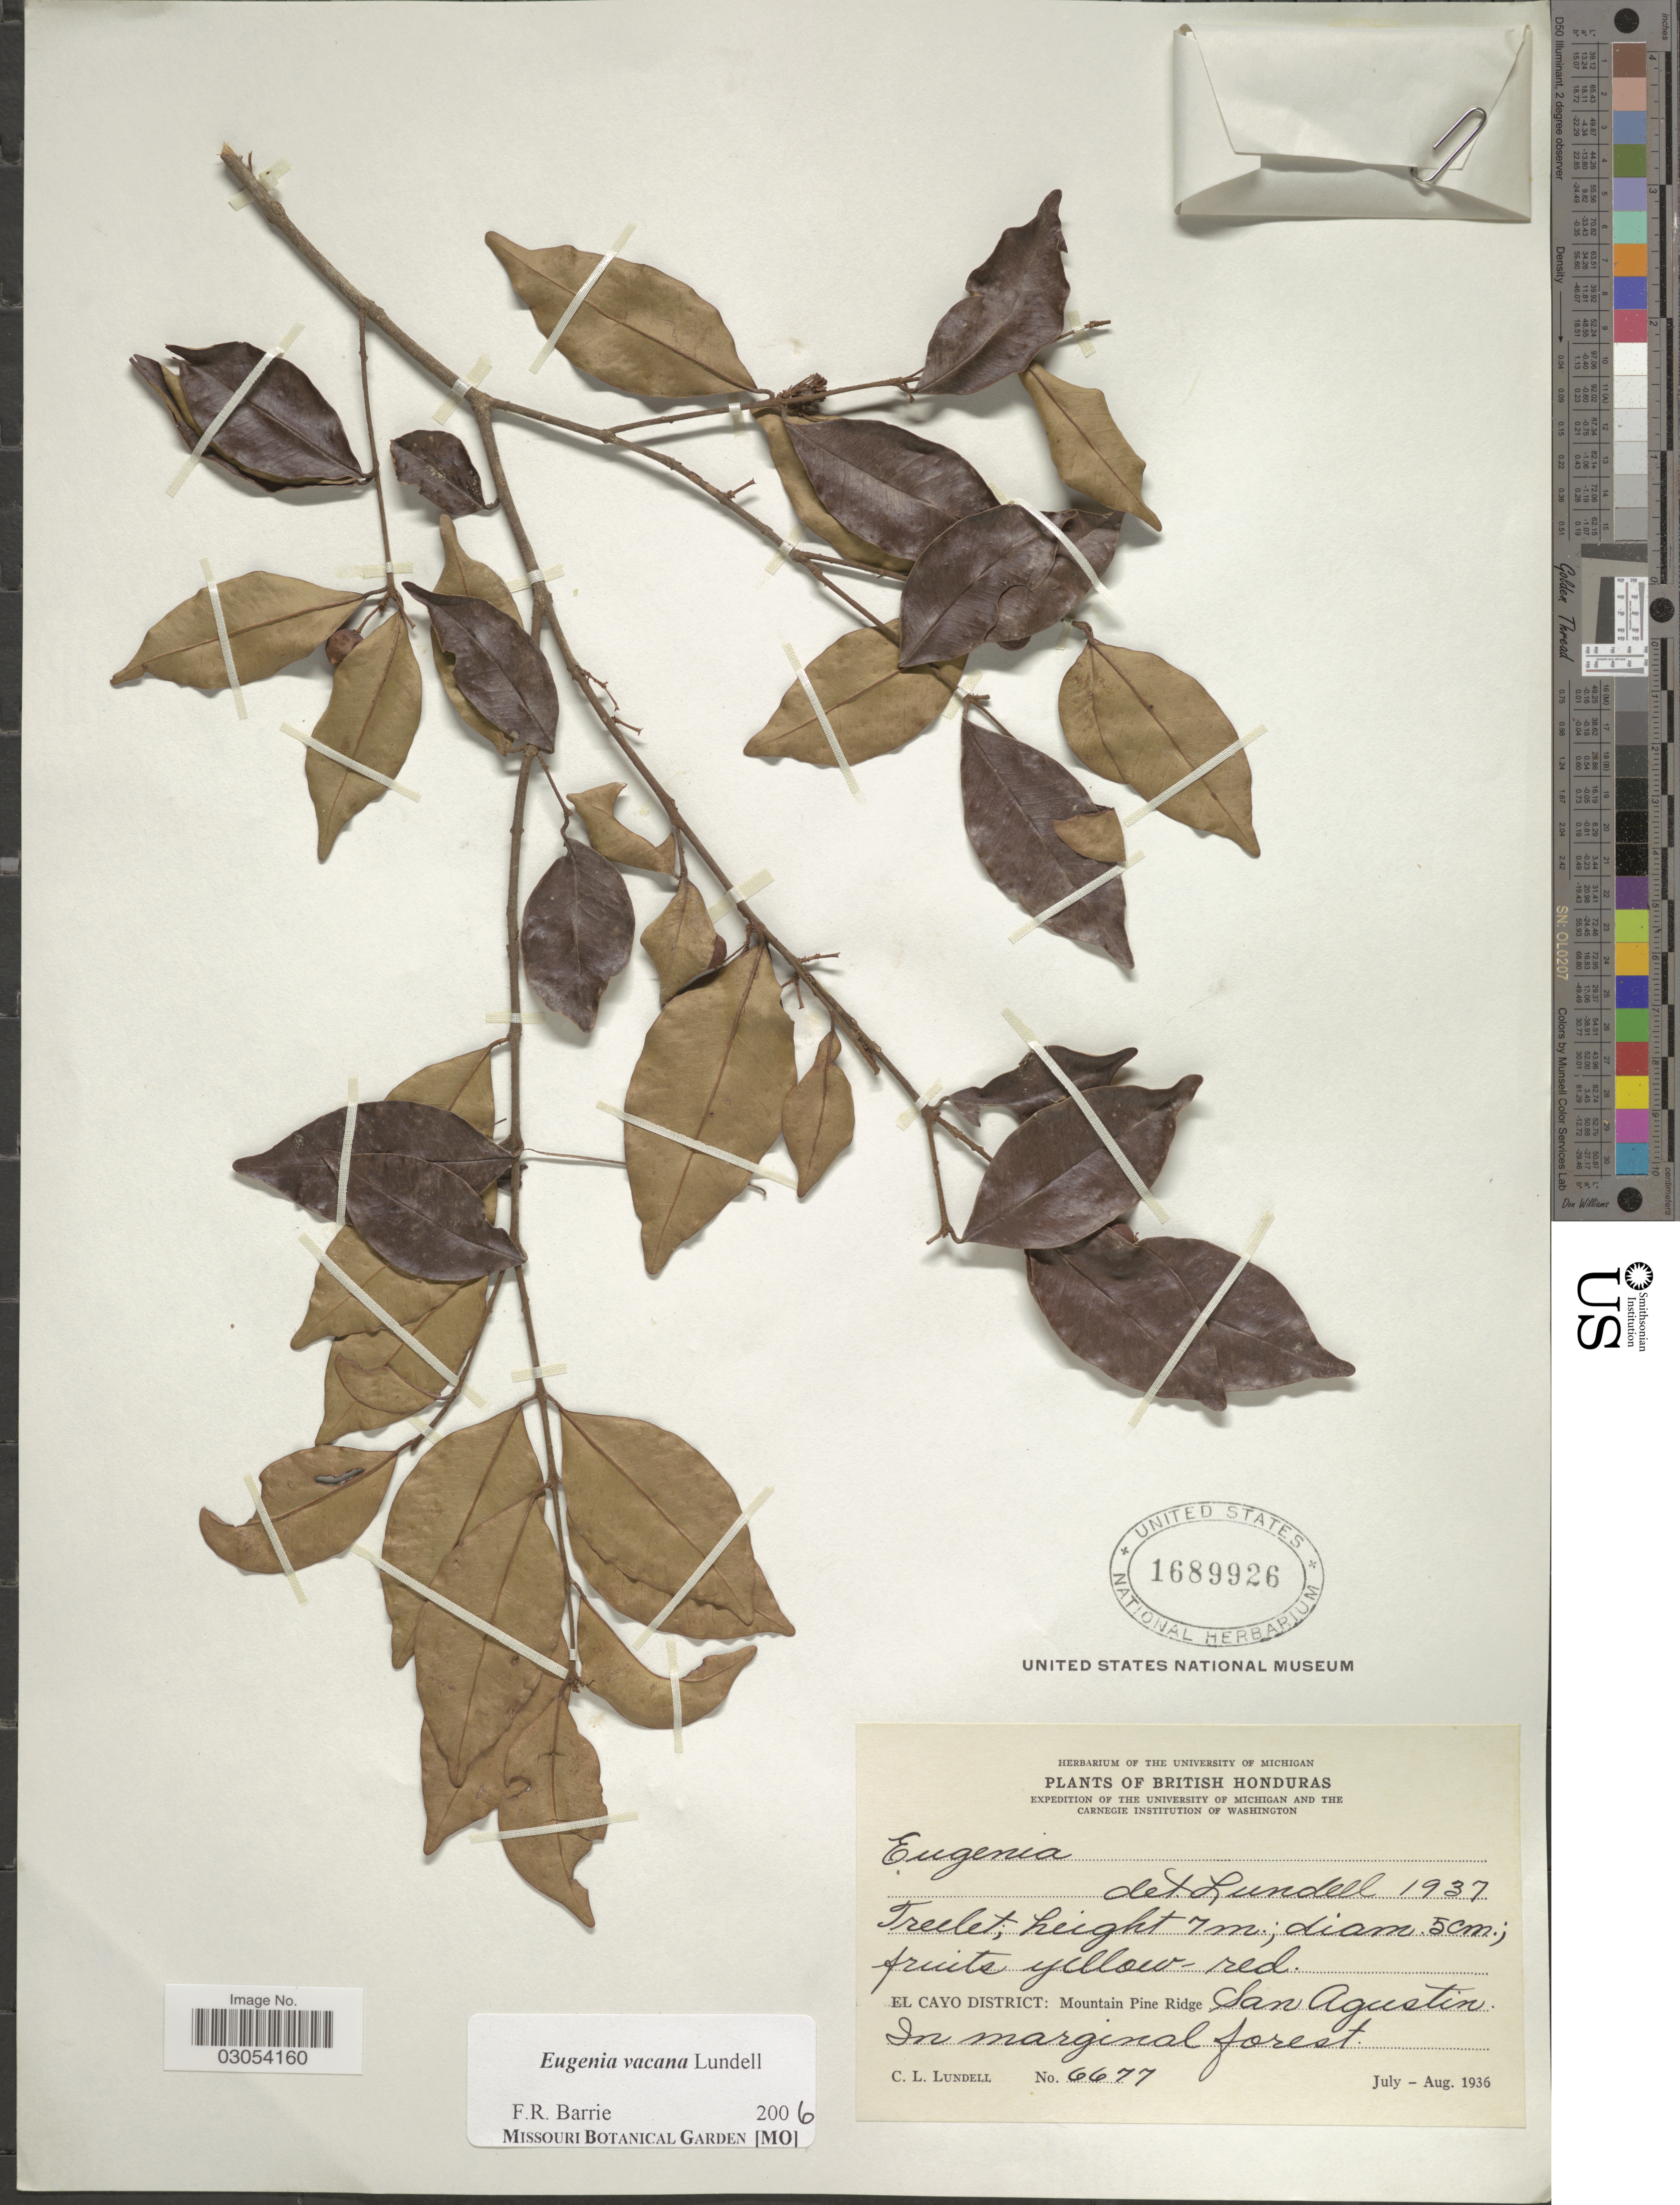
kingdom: Plantae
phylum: Tracheophyta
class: Magnoliopsida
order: Myrtales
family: Myrtaceae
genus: Eugenia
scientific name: Eugenia vacana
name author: Lundell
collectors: C. L. Lundell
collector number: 6677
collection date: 1936-07/1936-08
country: Belize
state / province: Cayo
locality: El Cayo District: Mountain Pine Ridge San Agustin.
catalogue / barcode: US 1689926